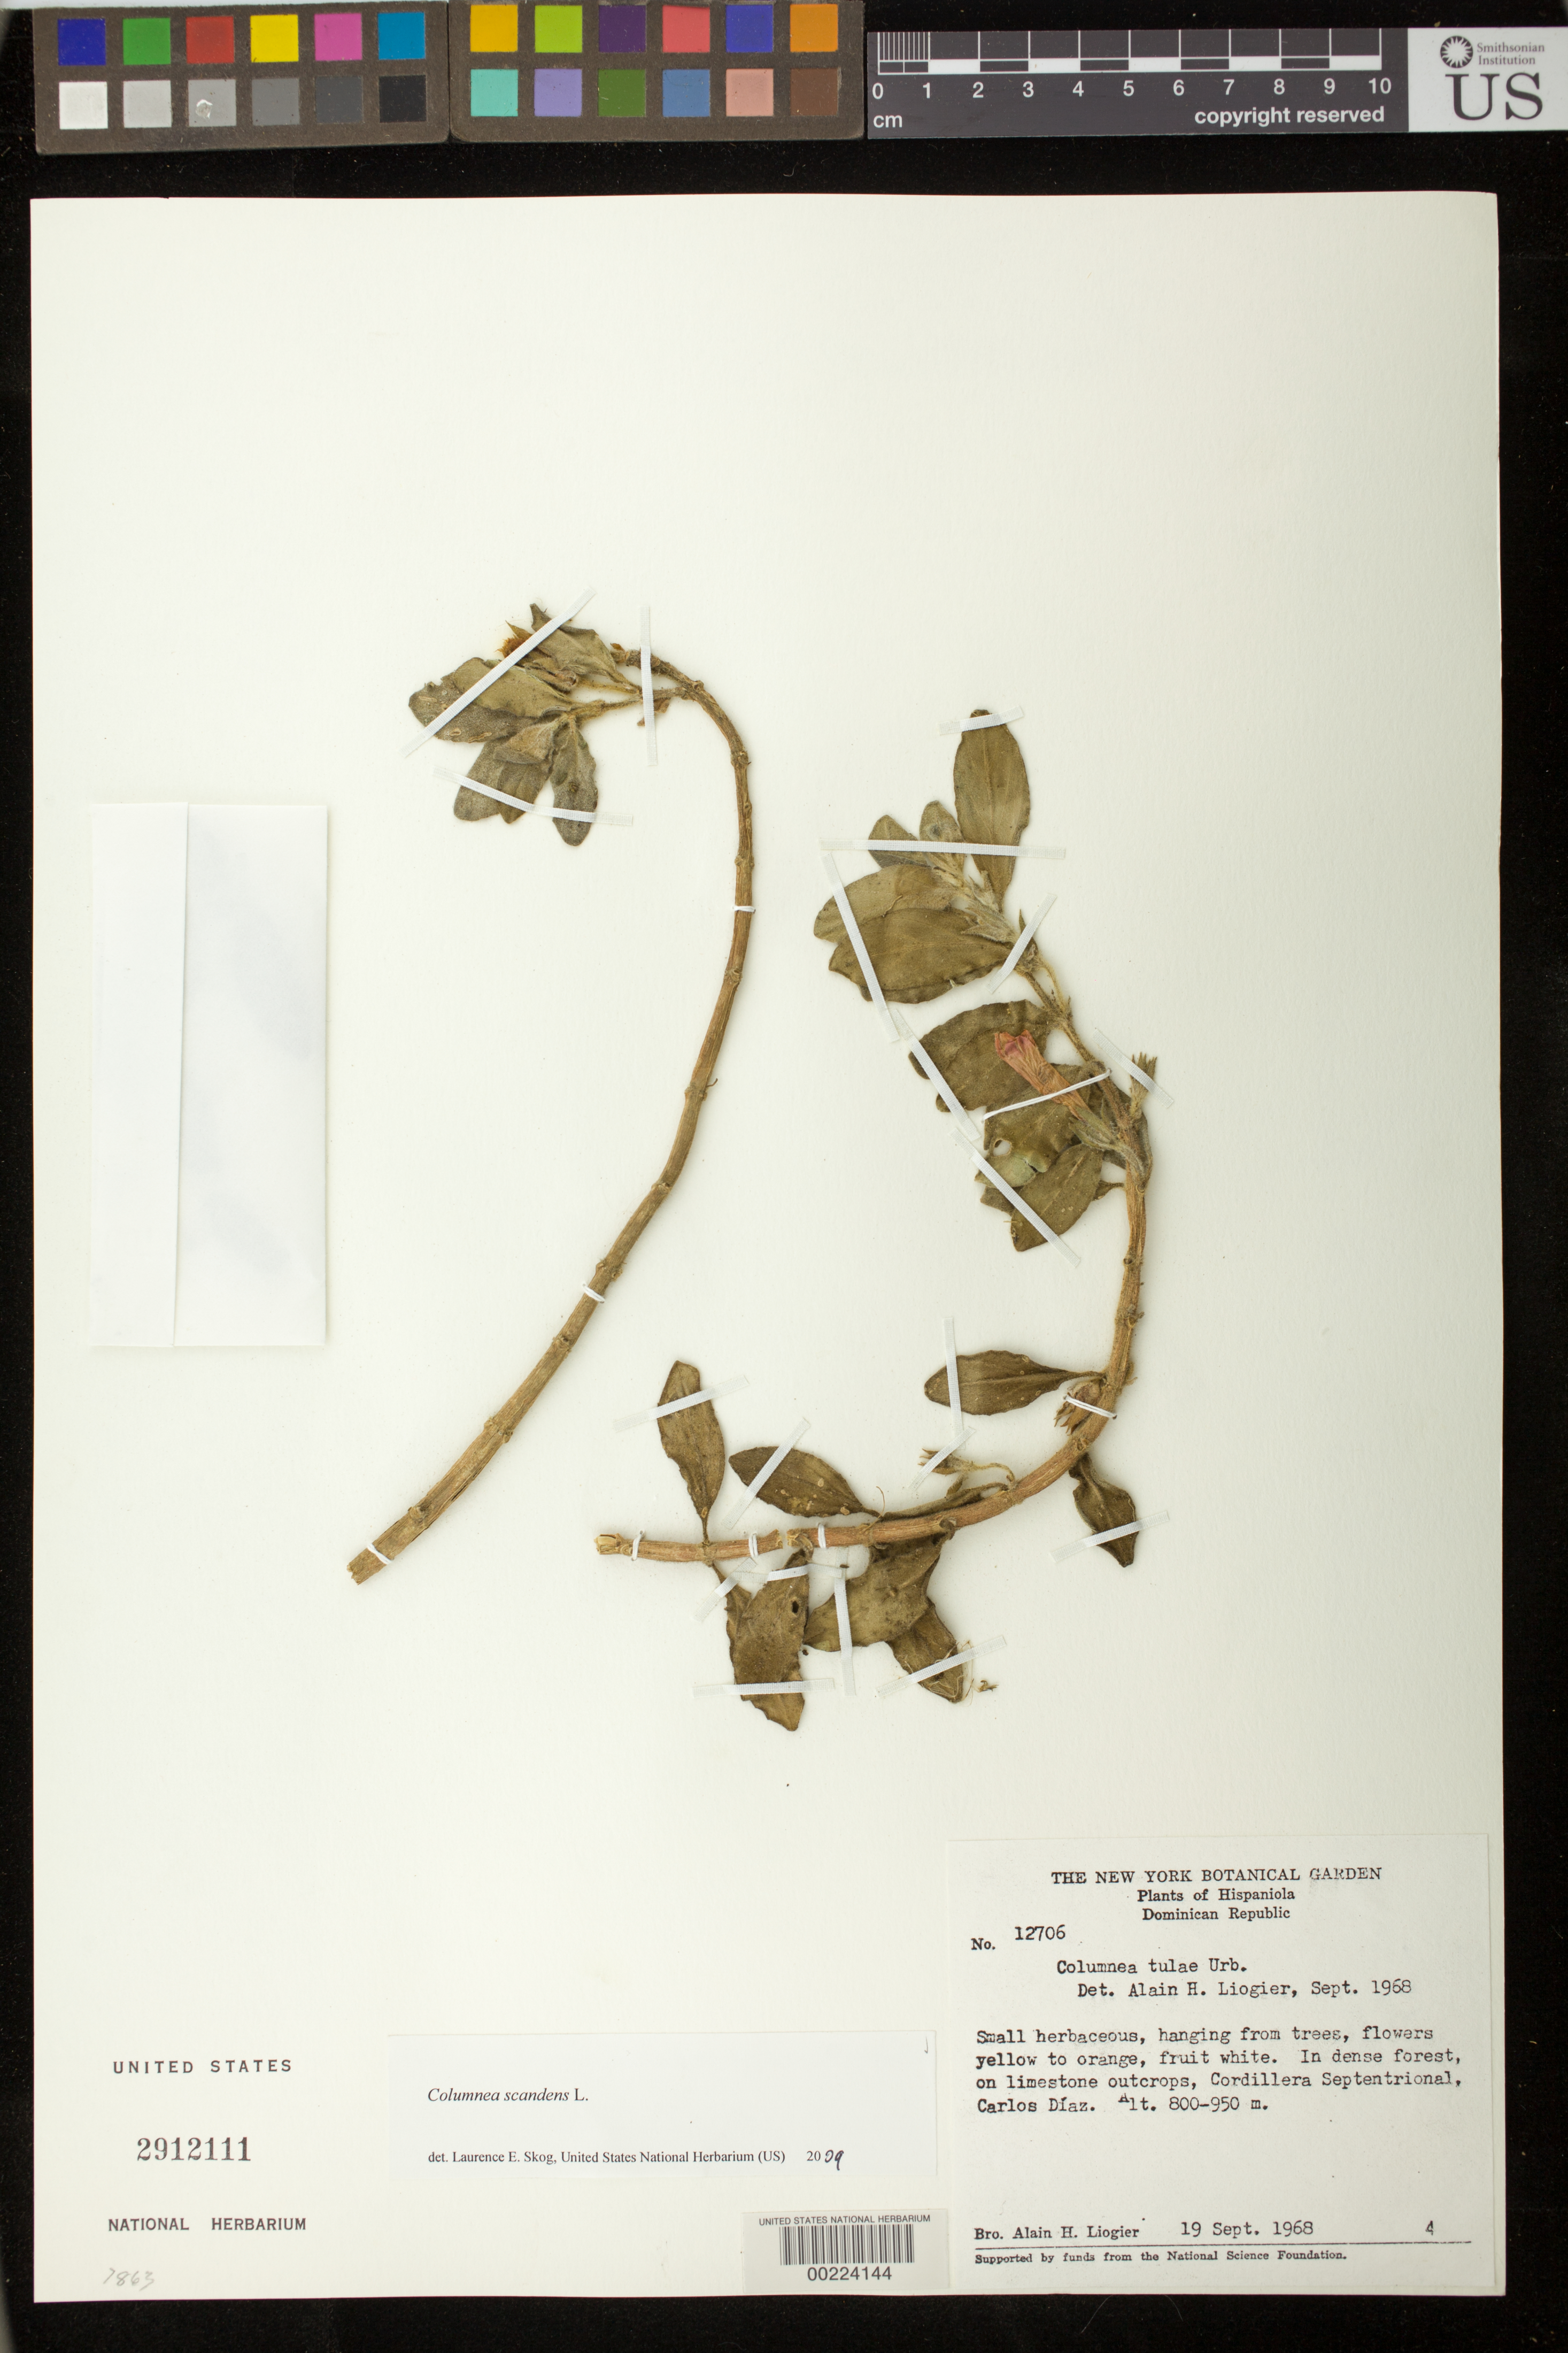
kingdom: Plantae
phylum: Tracheophyta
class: Magnoliopsida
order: Lamiales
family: Gesneriaceae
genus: Columnea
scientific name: Columnea scandens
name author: L.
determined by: Skog, Laurence E.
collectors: A. H. Liogier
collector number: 12706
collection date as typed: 19 Sep 1968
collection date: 1968-09-19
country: Dominican Republic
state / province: Carlos Diaz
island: Hispaniola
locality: Cordillera Septentrional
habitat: In dense forest, on limestone outcrops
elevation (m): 800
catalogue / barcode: US 2912111